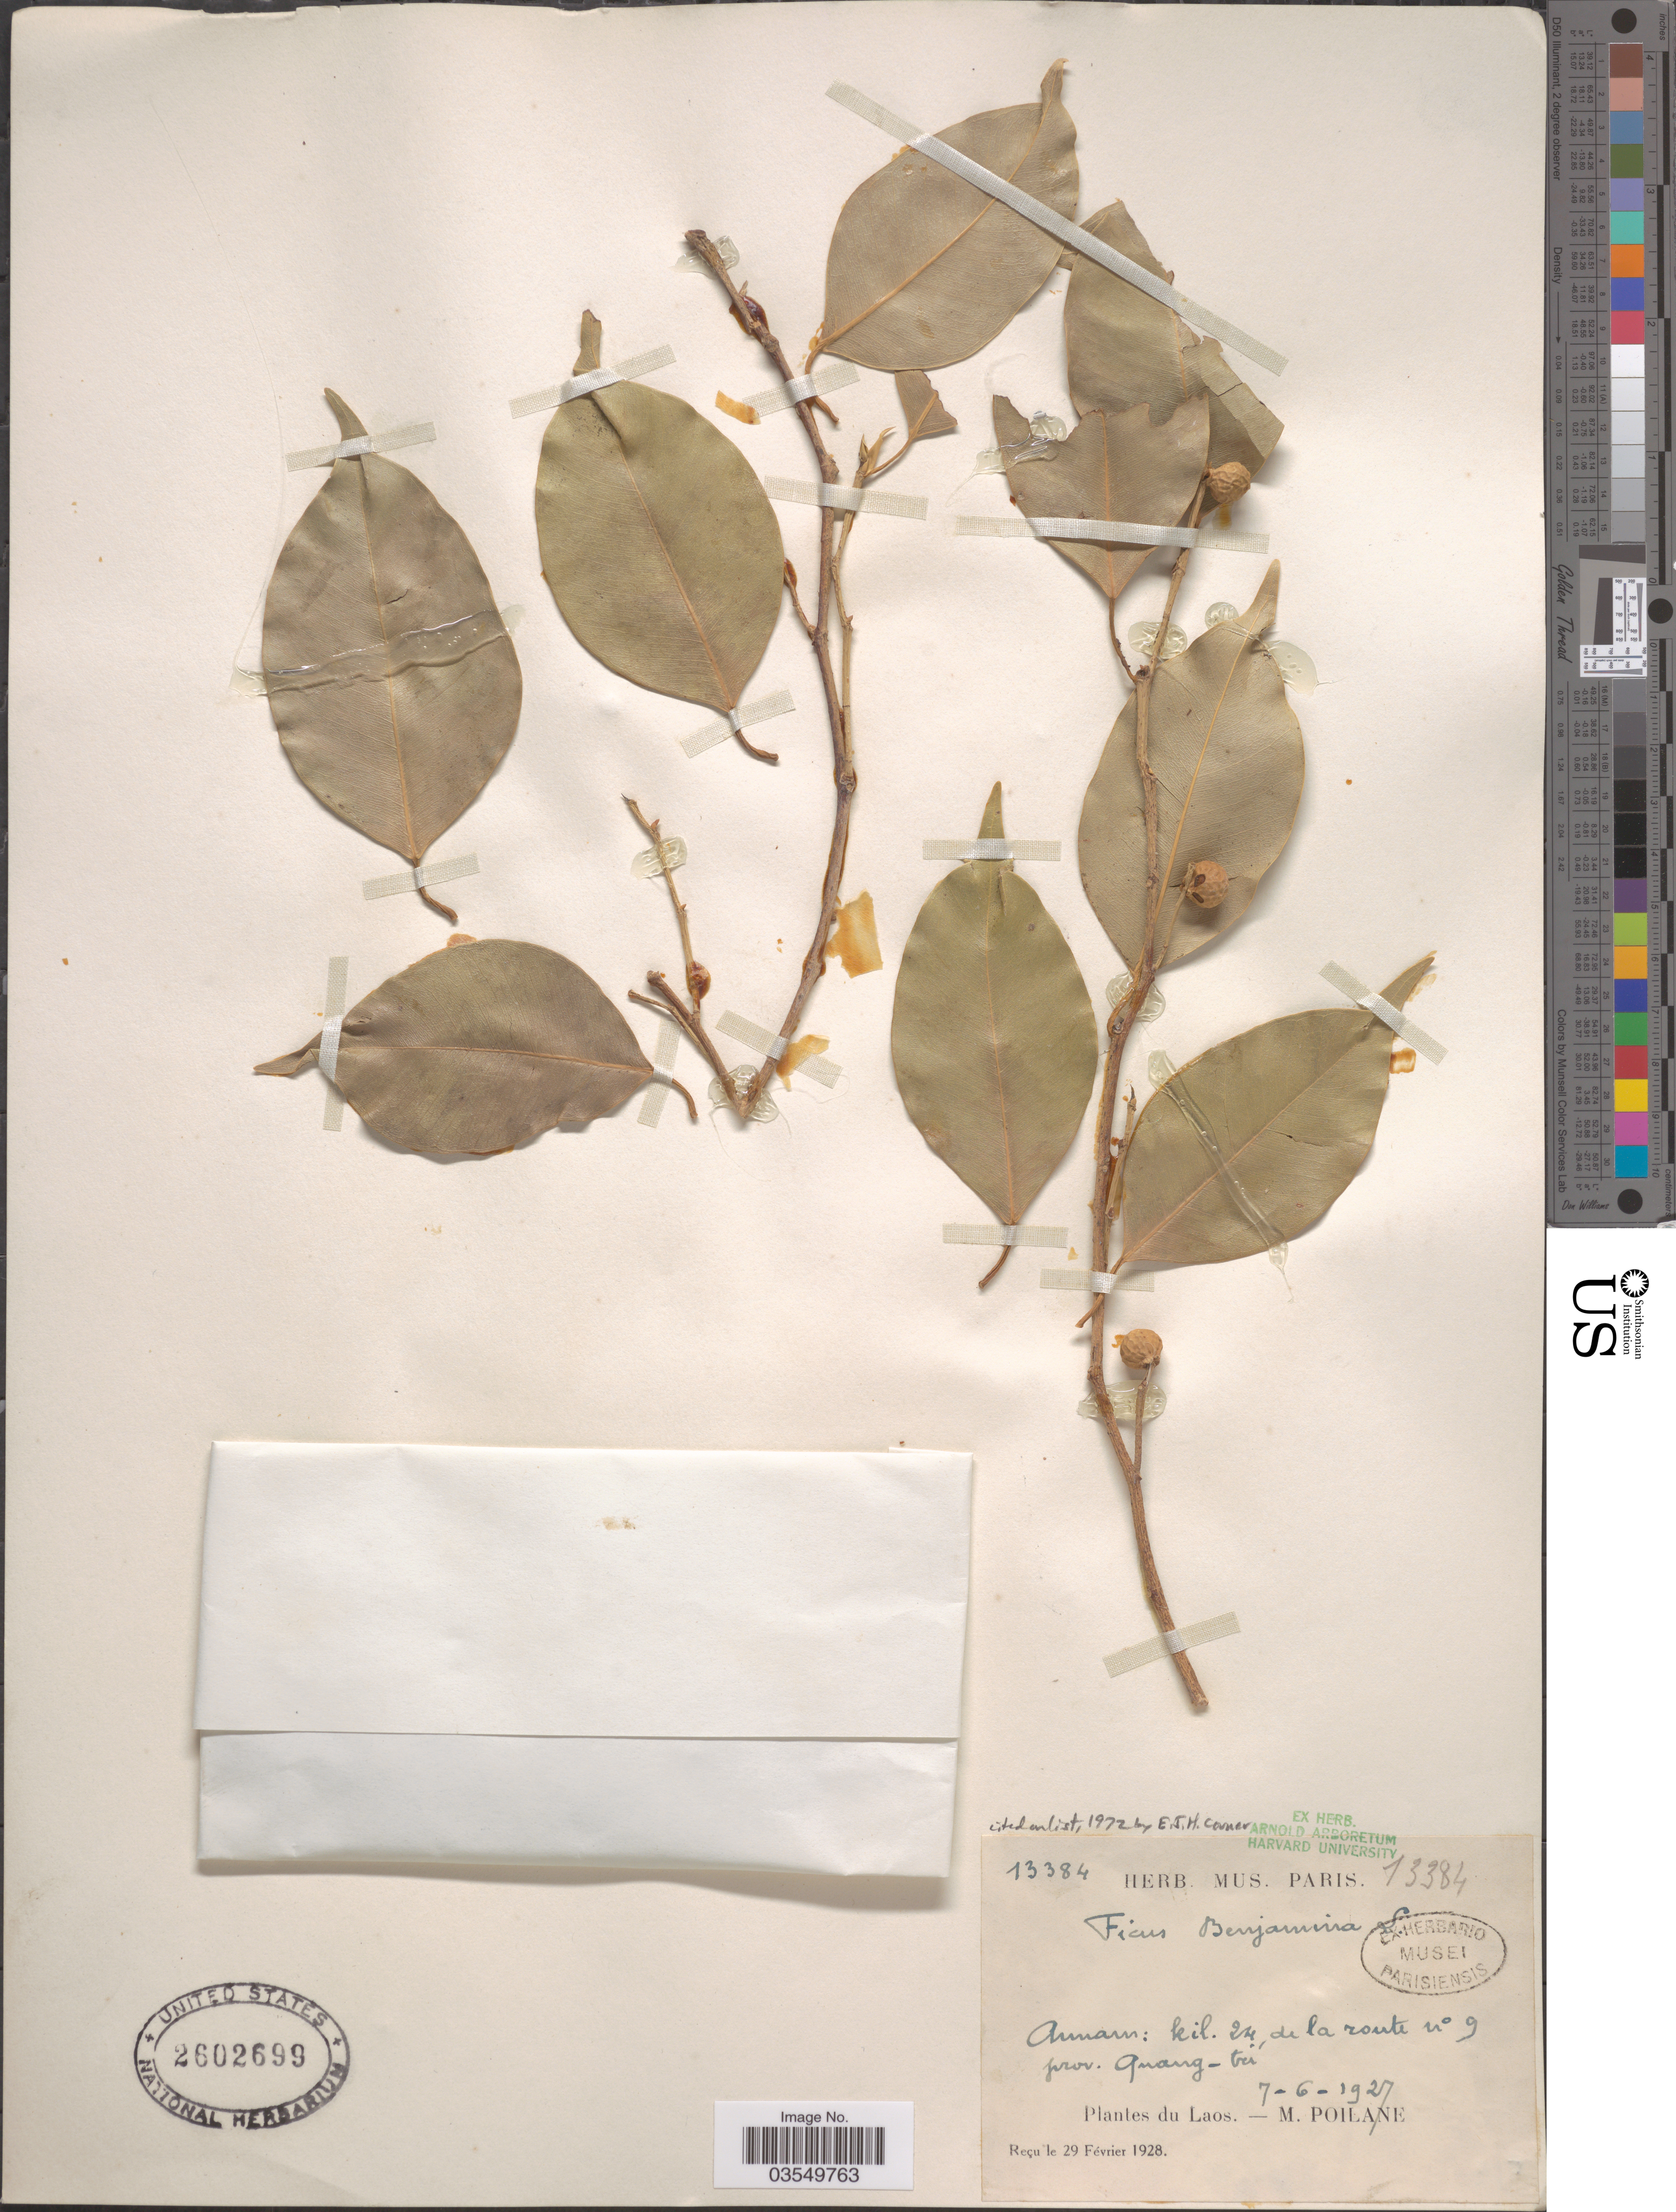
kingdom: Plantae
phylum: Tracheophyta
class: Magnoliopsida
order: Rosales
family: Moraceae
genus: Ficus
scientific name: Ficus benjamina var. benjamina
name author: L.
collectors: M. Poilane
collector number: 13384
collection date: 1927-06-07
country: Vietnam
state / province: Quang Tri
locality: Annam: kil. 24, d ela route nº 9 prov. Quang-tri. Laos?.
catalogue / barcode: US 2602699